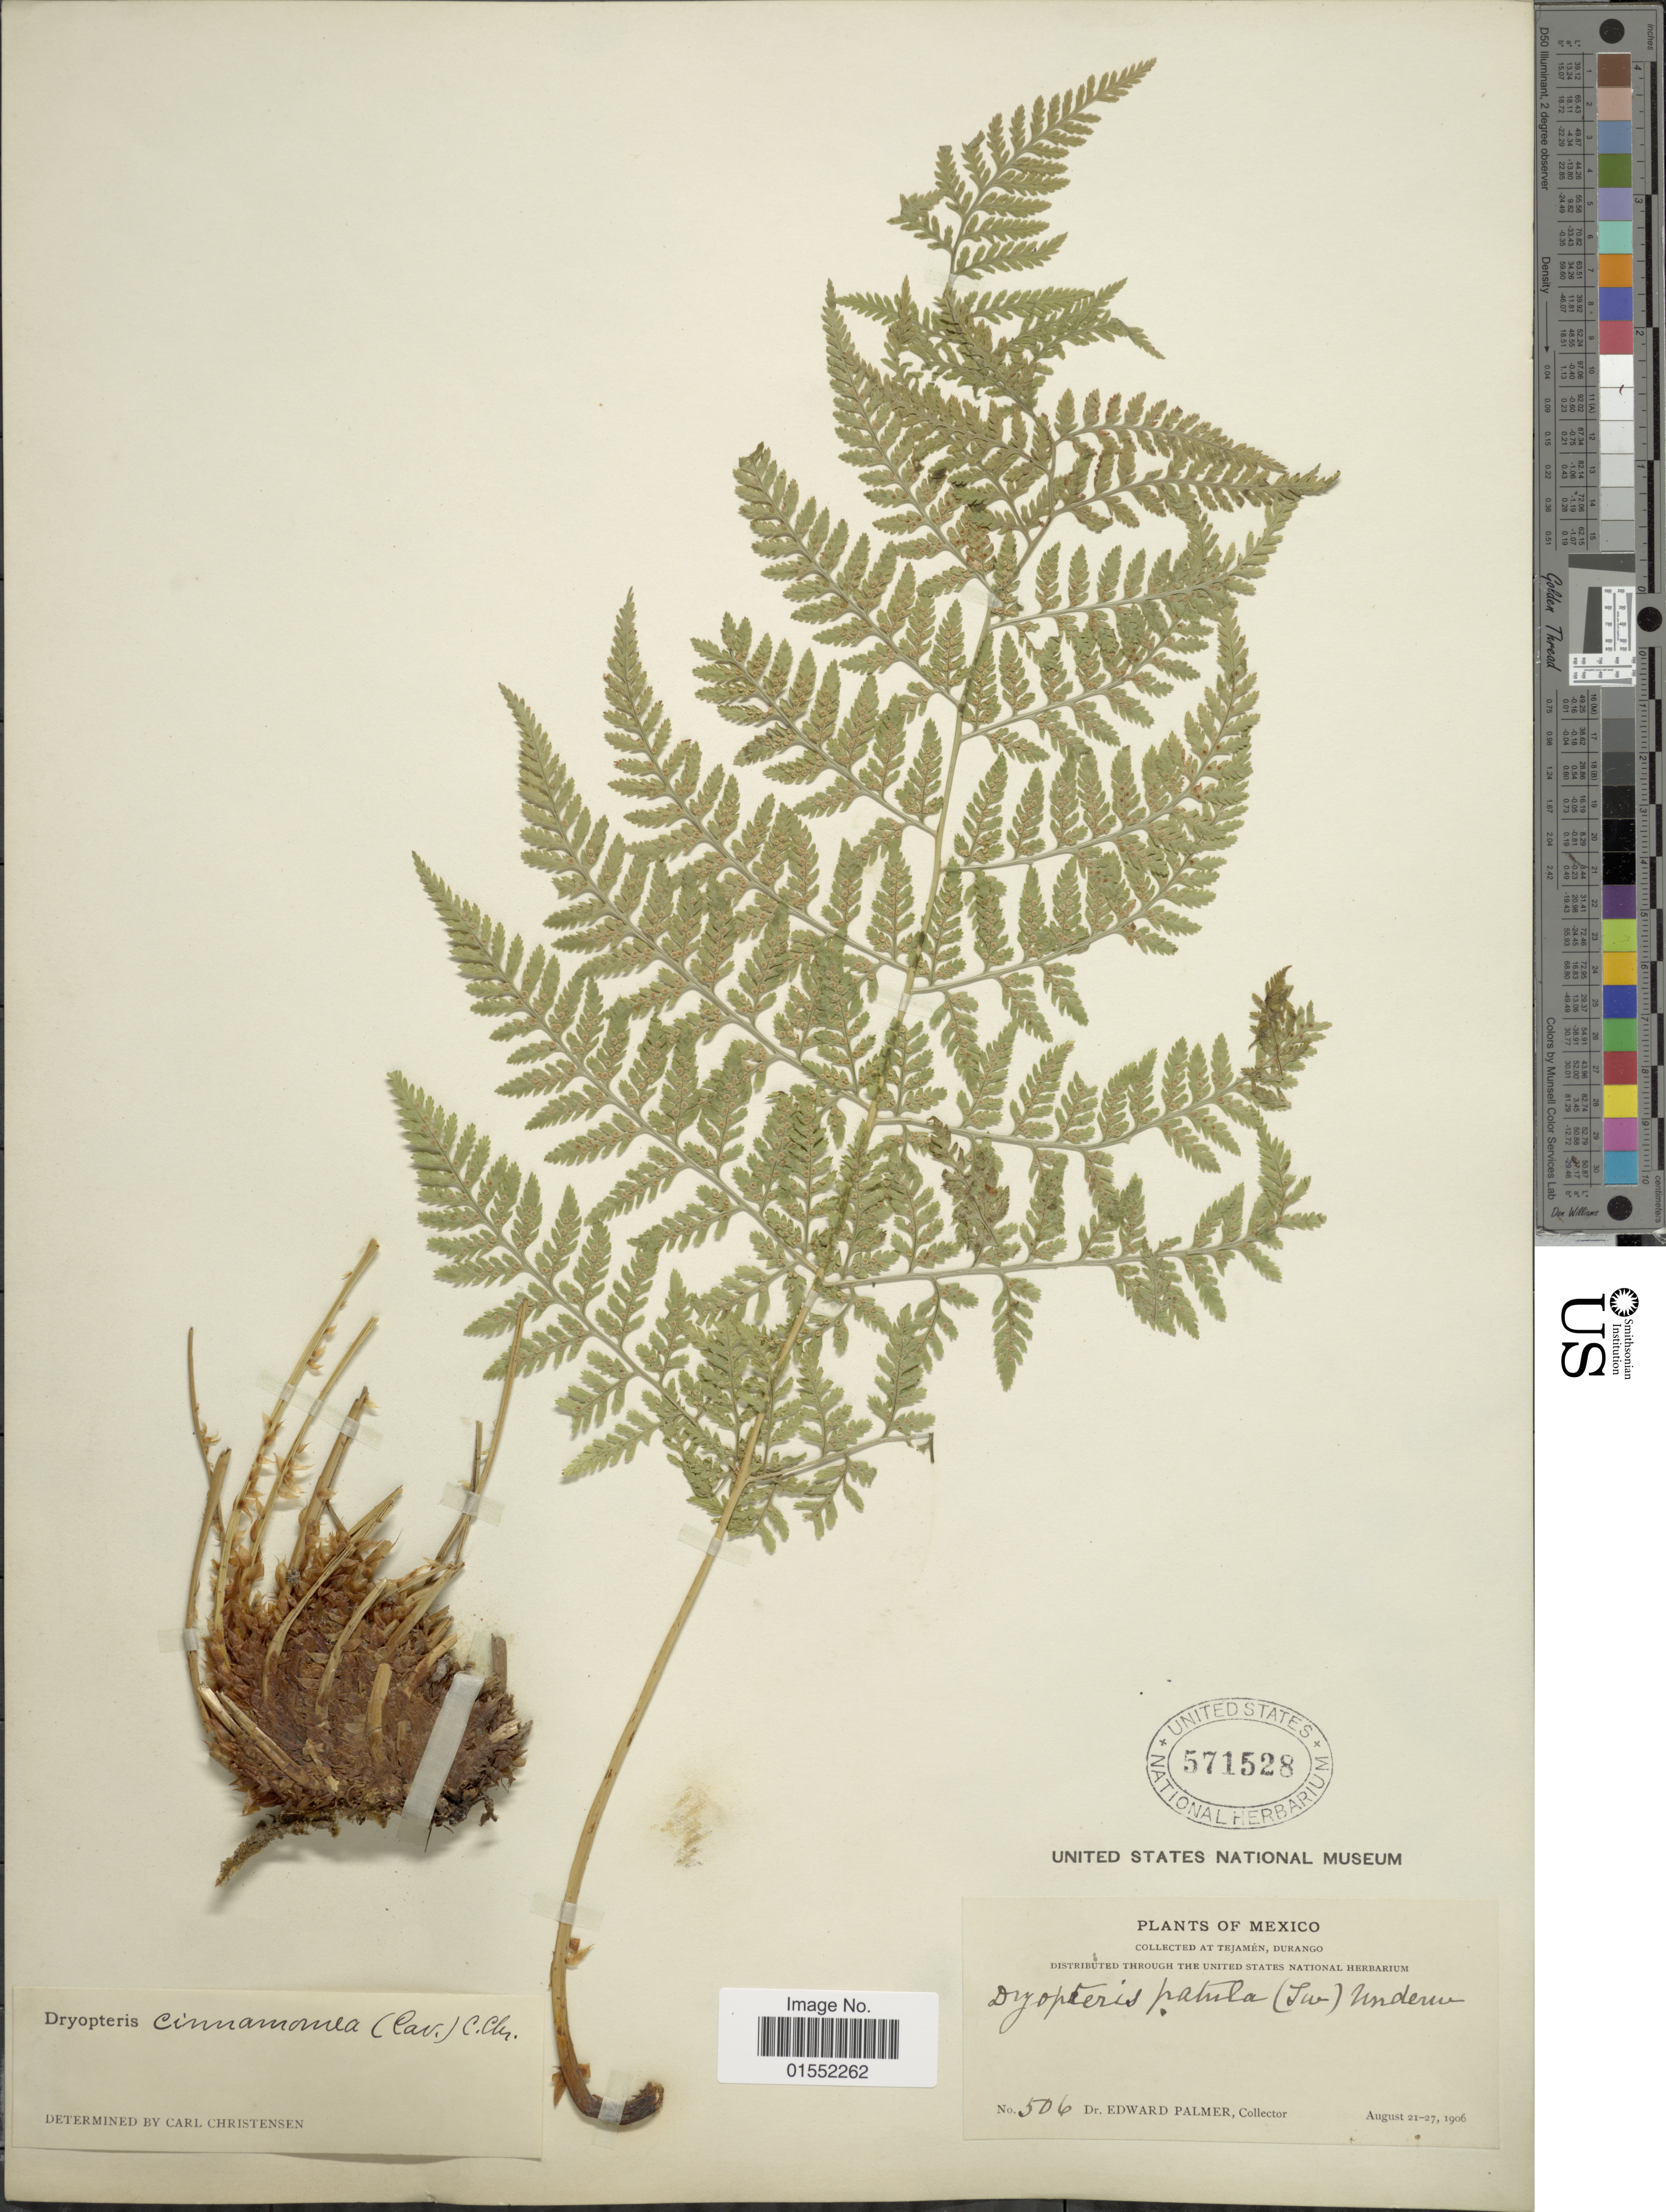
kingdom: Plantae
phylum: Tracheophyta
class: Polypodiopsida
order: Polypodiales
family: Dryopteridaceae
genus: Dryopteris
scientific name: Dryopteris cinnamomea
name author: (Cav.) C. Chr.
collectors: E. Palmer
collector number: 506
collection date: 1906-08-21/1906-08-27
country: Mexico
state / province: Durango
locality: Tejamén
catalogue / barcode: US 571528